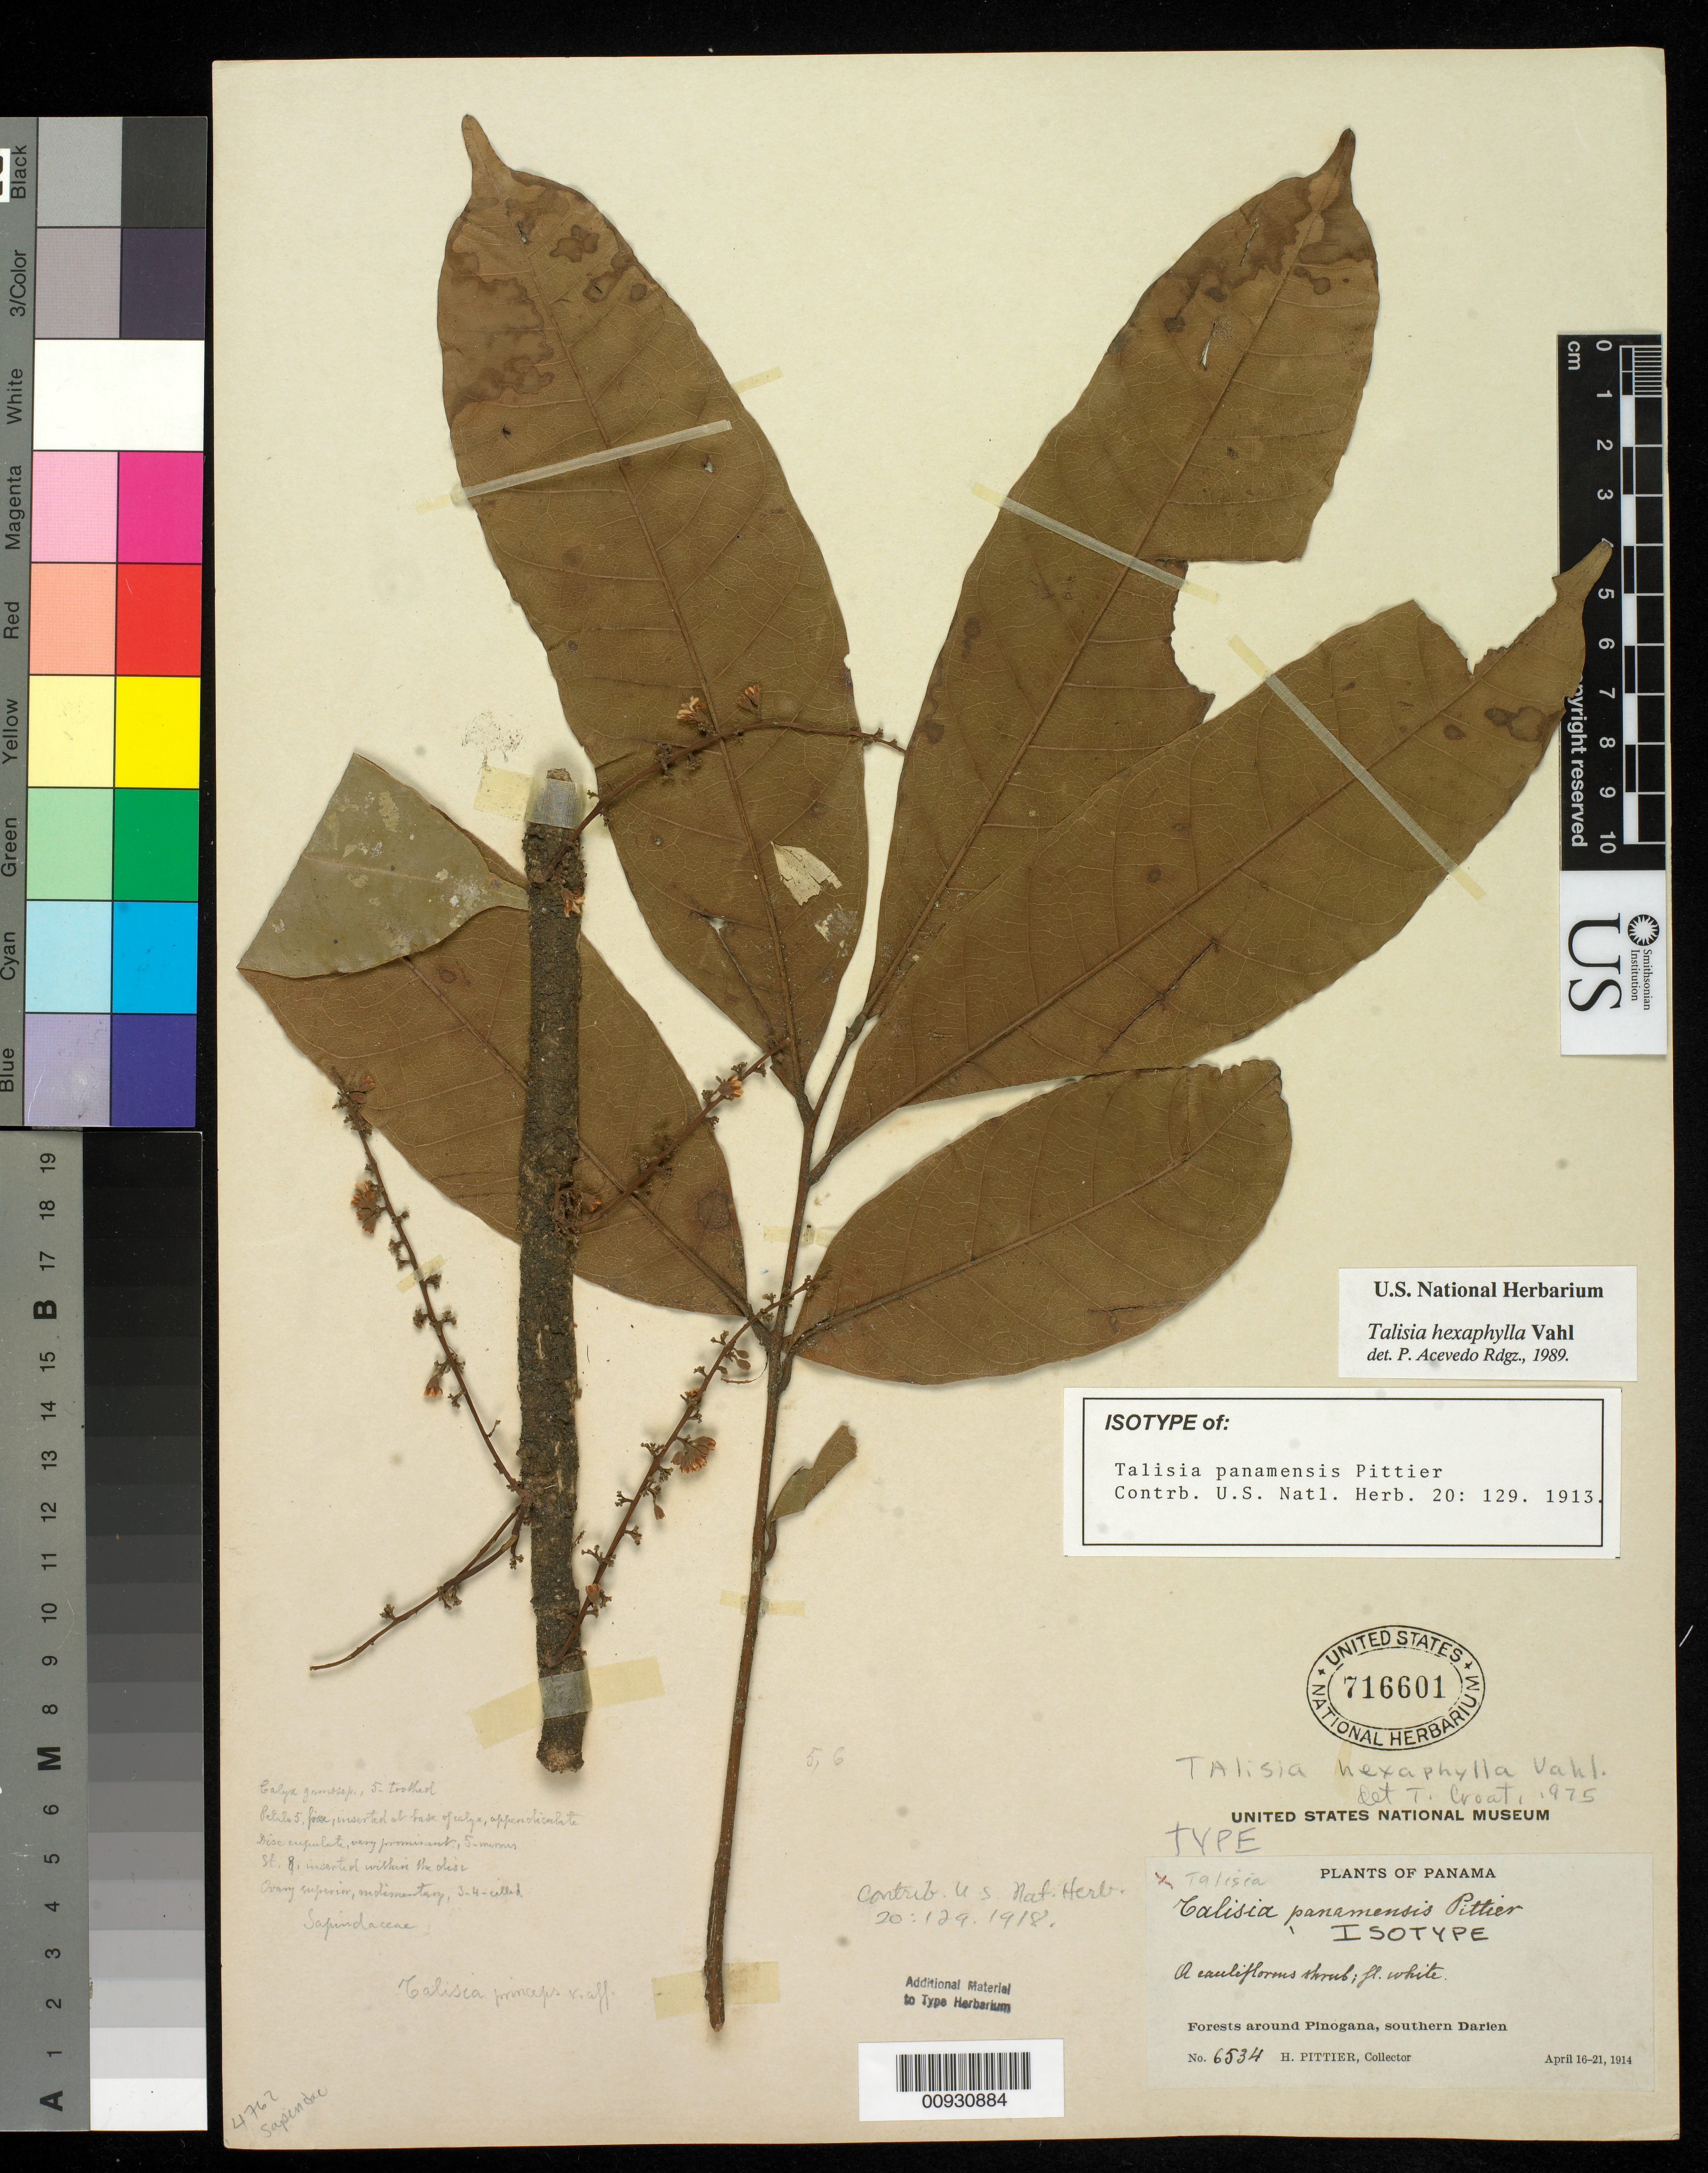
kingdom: Plantae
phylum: Tracheophyta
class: Magnoliopsida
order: Sapindales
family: Sapindaceae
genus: Talisia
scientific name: Talisia panamensis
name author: Pittier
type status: Isotype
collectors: H. F. Pittier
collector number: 6534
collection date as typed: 16 Apr 1914 to 21 Apr 1921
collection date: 1914-04-16/1921-04-21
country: Panama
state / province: Darién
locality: Forests around Pinogana.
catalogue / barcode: US 716601